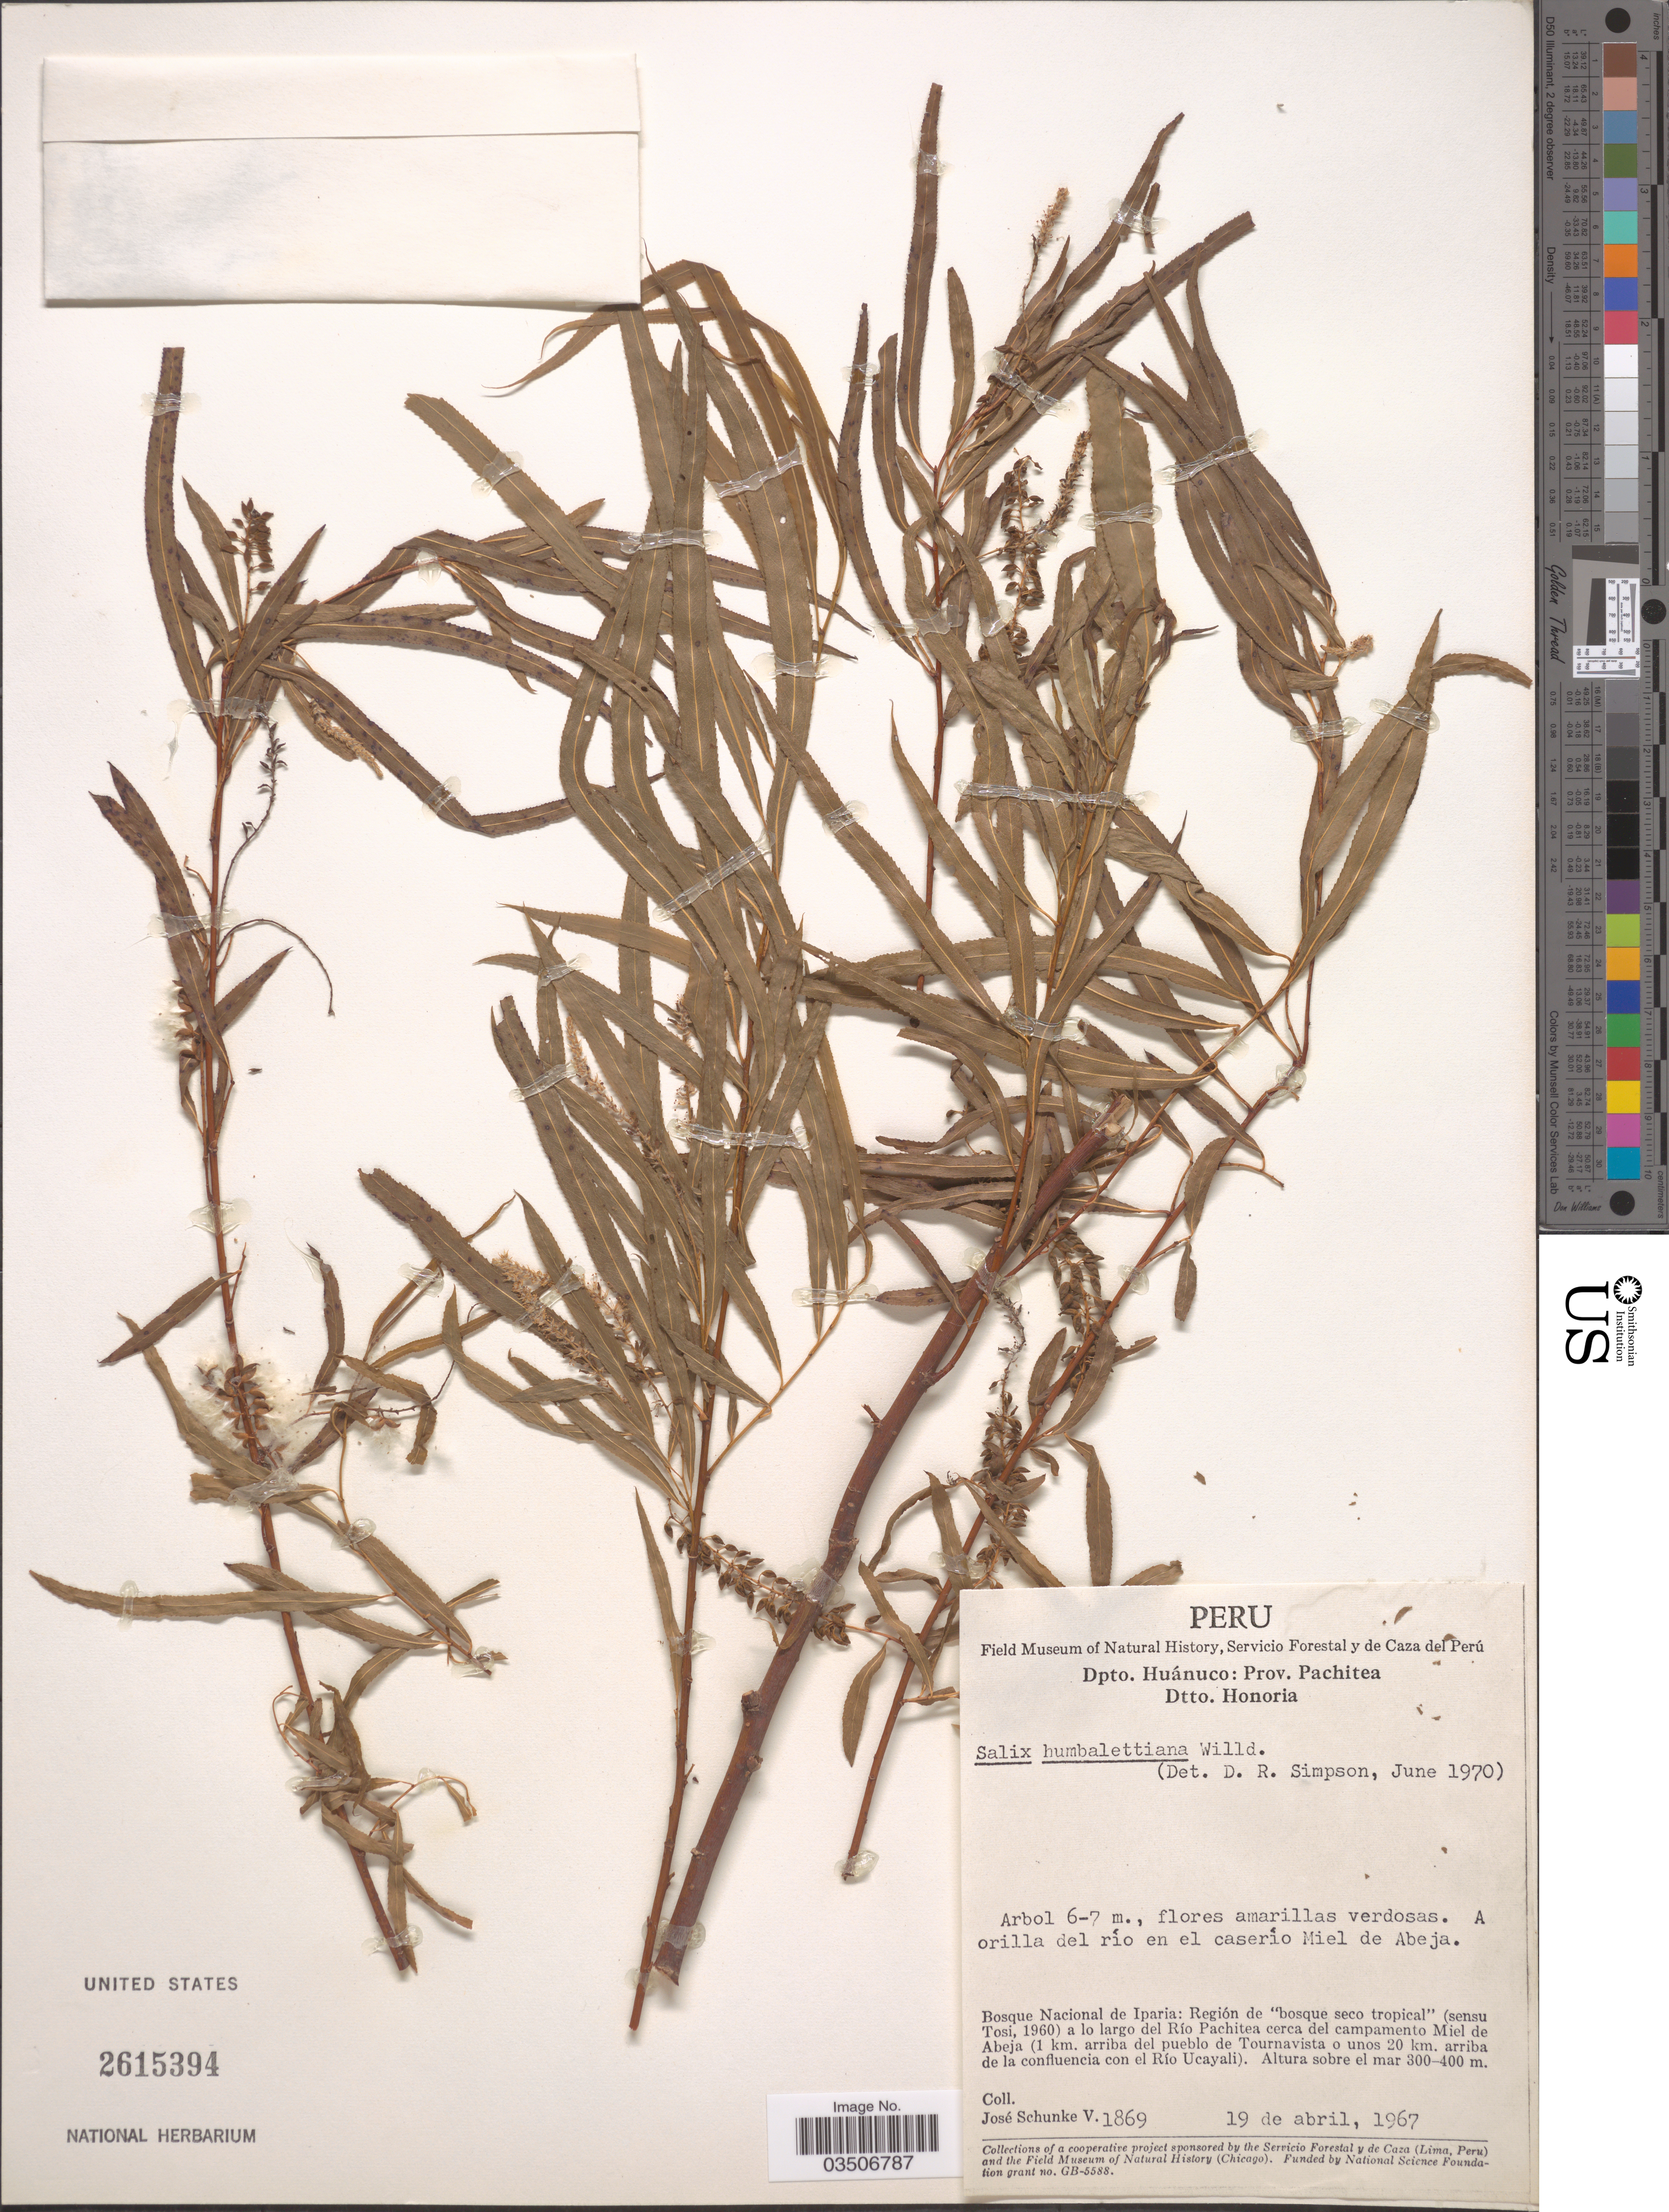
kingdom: Plantae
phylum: Tracheophyta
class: Magnoliopsida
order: Malpighiales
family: Salicaceae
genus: Salix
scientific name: Salix humboldtiana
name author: Willd.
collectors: J. Schunke Vigo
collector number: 1869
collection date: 1967-04-19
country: Peru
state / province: Huánuco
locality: Dpto. Huánuco: Prov. Pachitea. Dtto. Honoria. A orilla del río en el caserio Miel de Abeja. Bosque Nacional de Iparia: Región de "bosque seco tropical" (sensu Tosi, 1960) a lo largo del Río Pachitea cerca del campamento Miel de Abeja (1 km. arriba del pueblo de Tournavista o unos 20 km. arriba de la confluencia con el Río Ucayali).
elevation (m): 300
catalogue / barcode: US 2615394